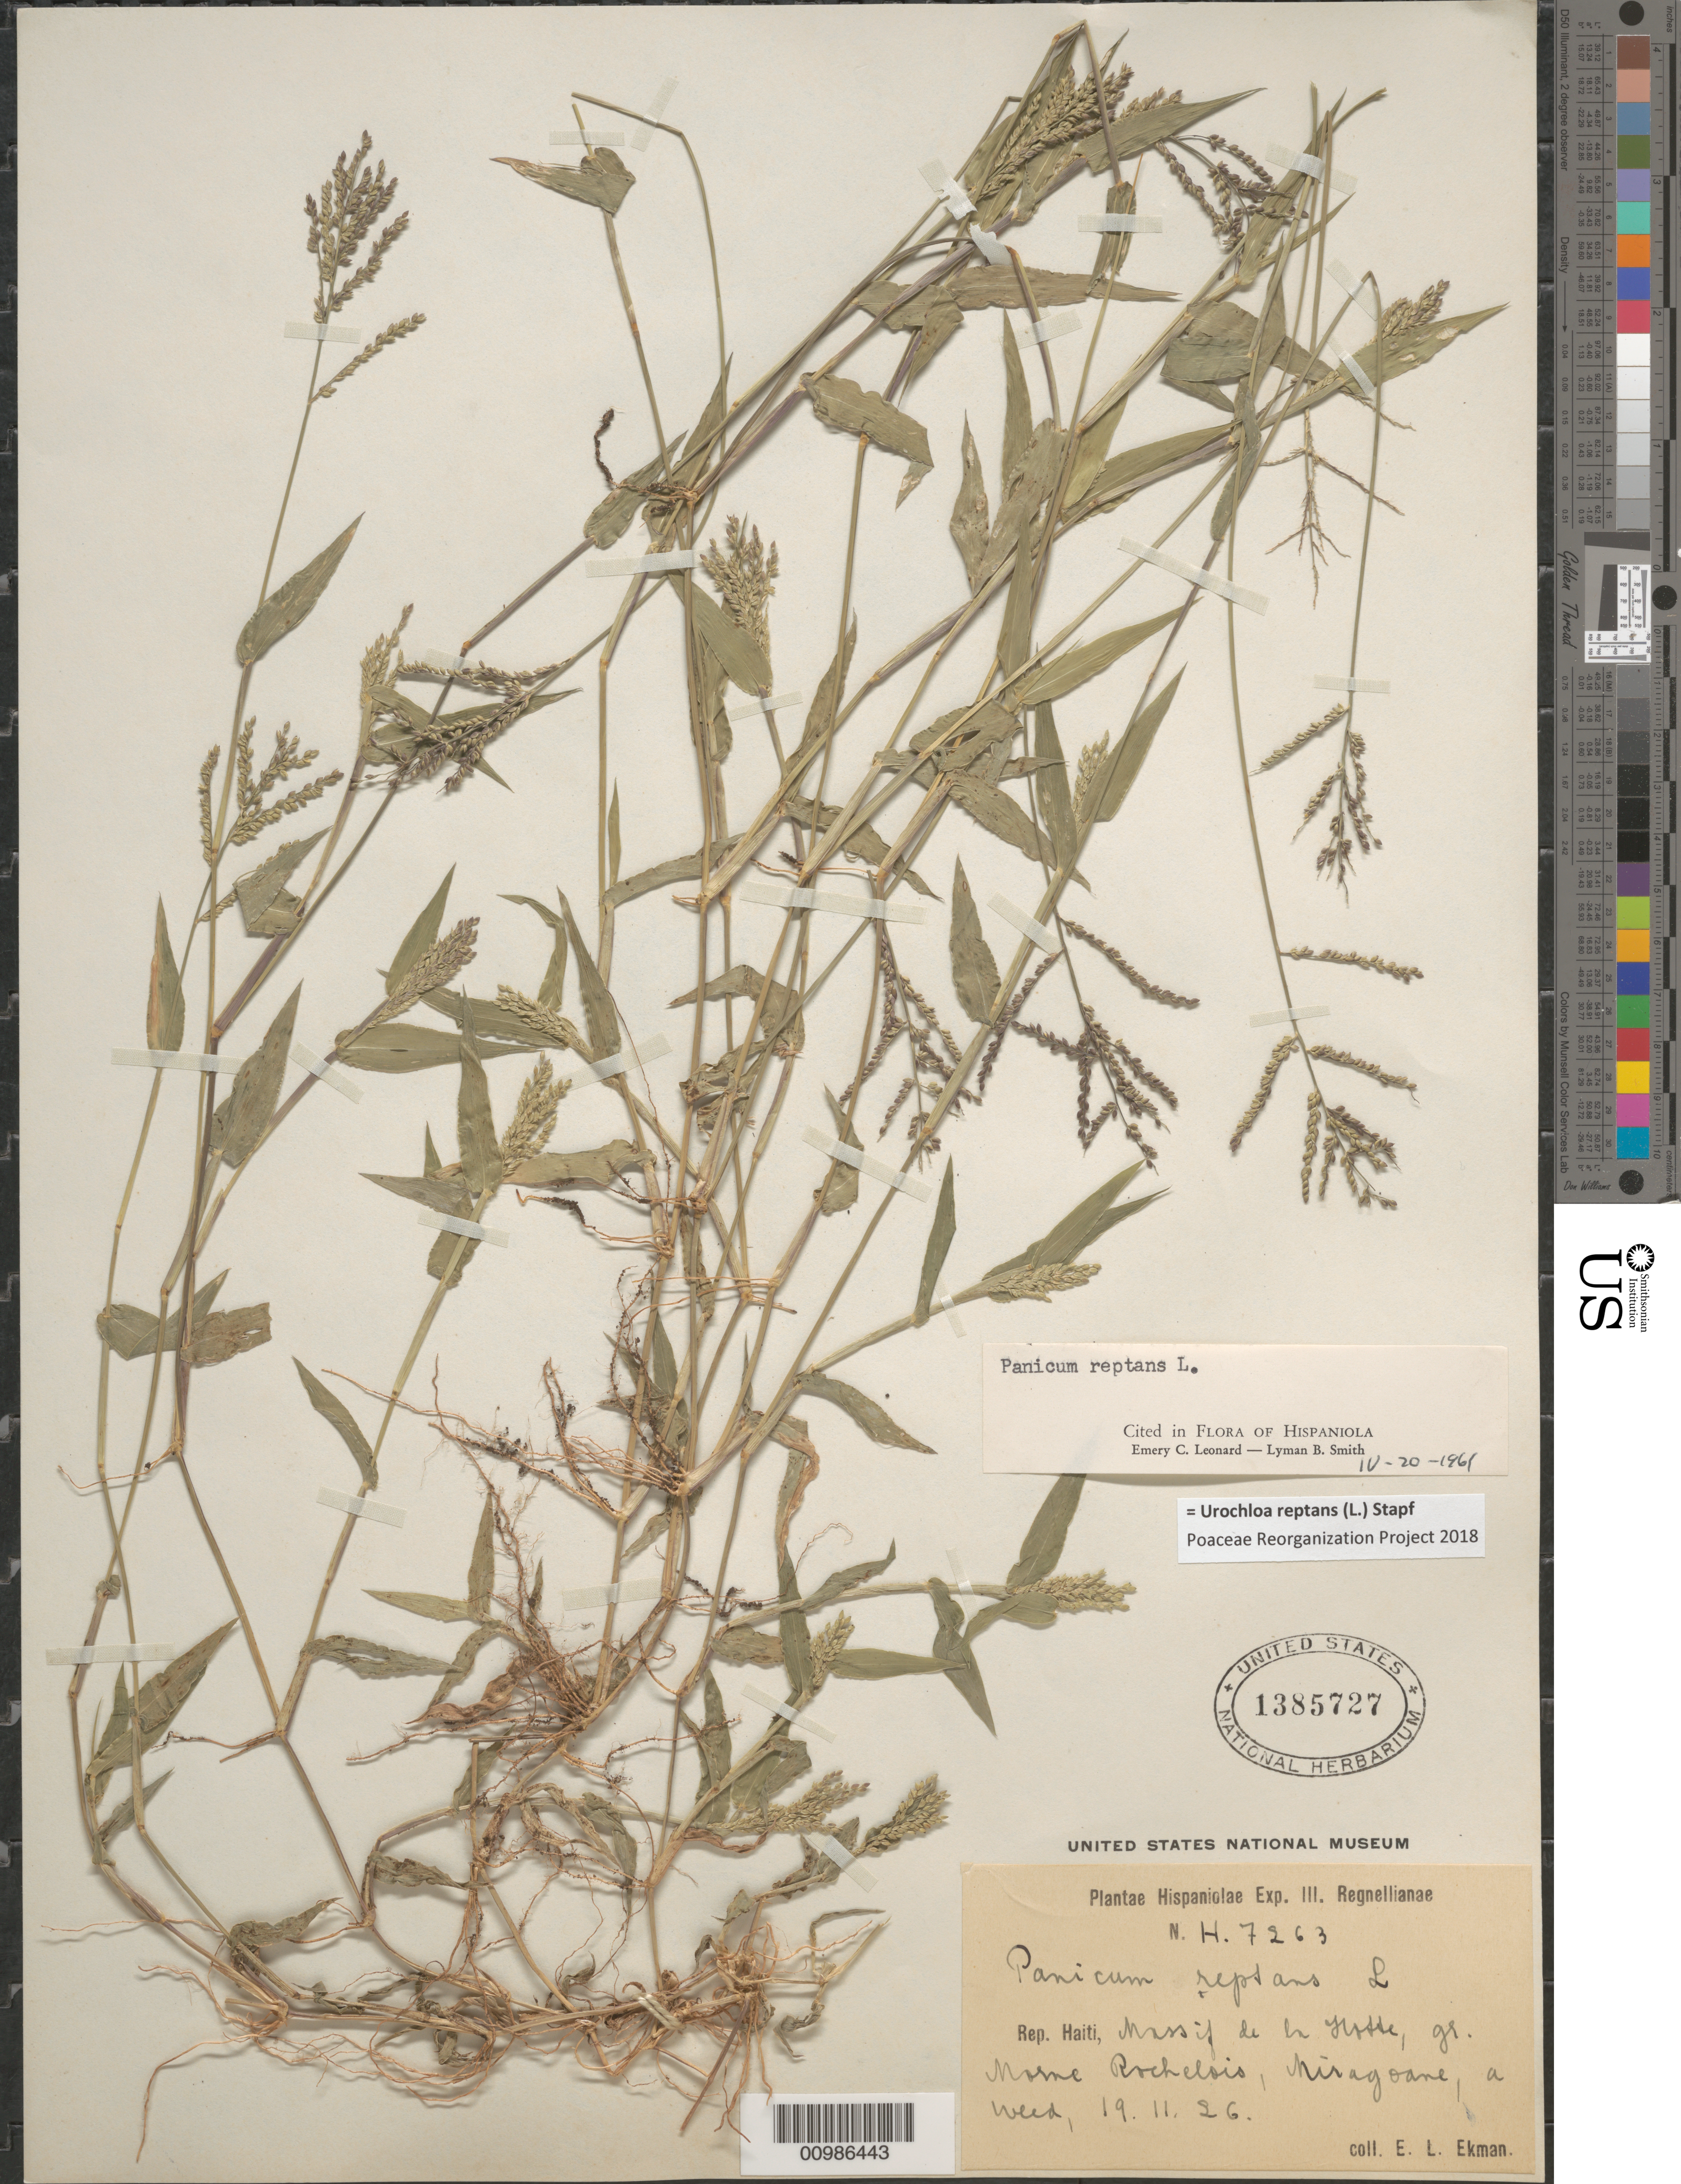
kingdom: Plantae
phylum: Tracheophyta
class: Liliopsida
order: Poales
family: Poaceae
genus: Brachiaria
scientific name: Brachiaria reptans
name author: (L.) C.E. Hubb. & C.A. Gardner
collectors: E. L. Ekman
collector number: H 7263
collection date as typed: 19 Nov 1926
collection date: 1926-11-19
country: Haiti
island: Hispaniola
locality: Massif de la Hatte, Morne Rochelois, Miragoane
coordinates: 0 N, 0 E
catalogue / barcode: US 1385727